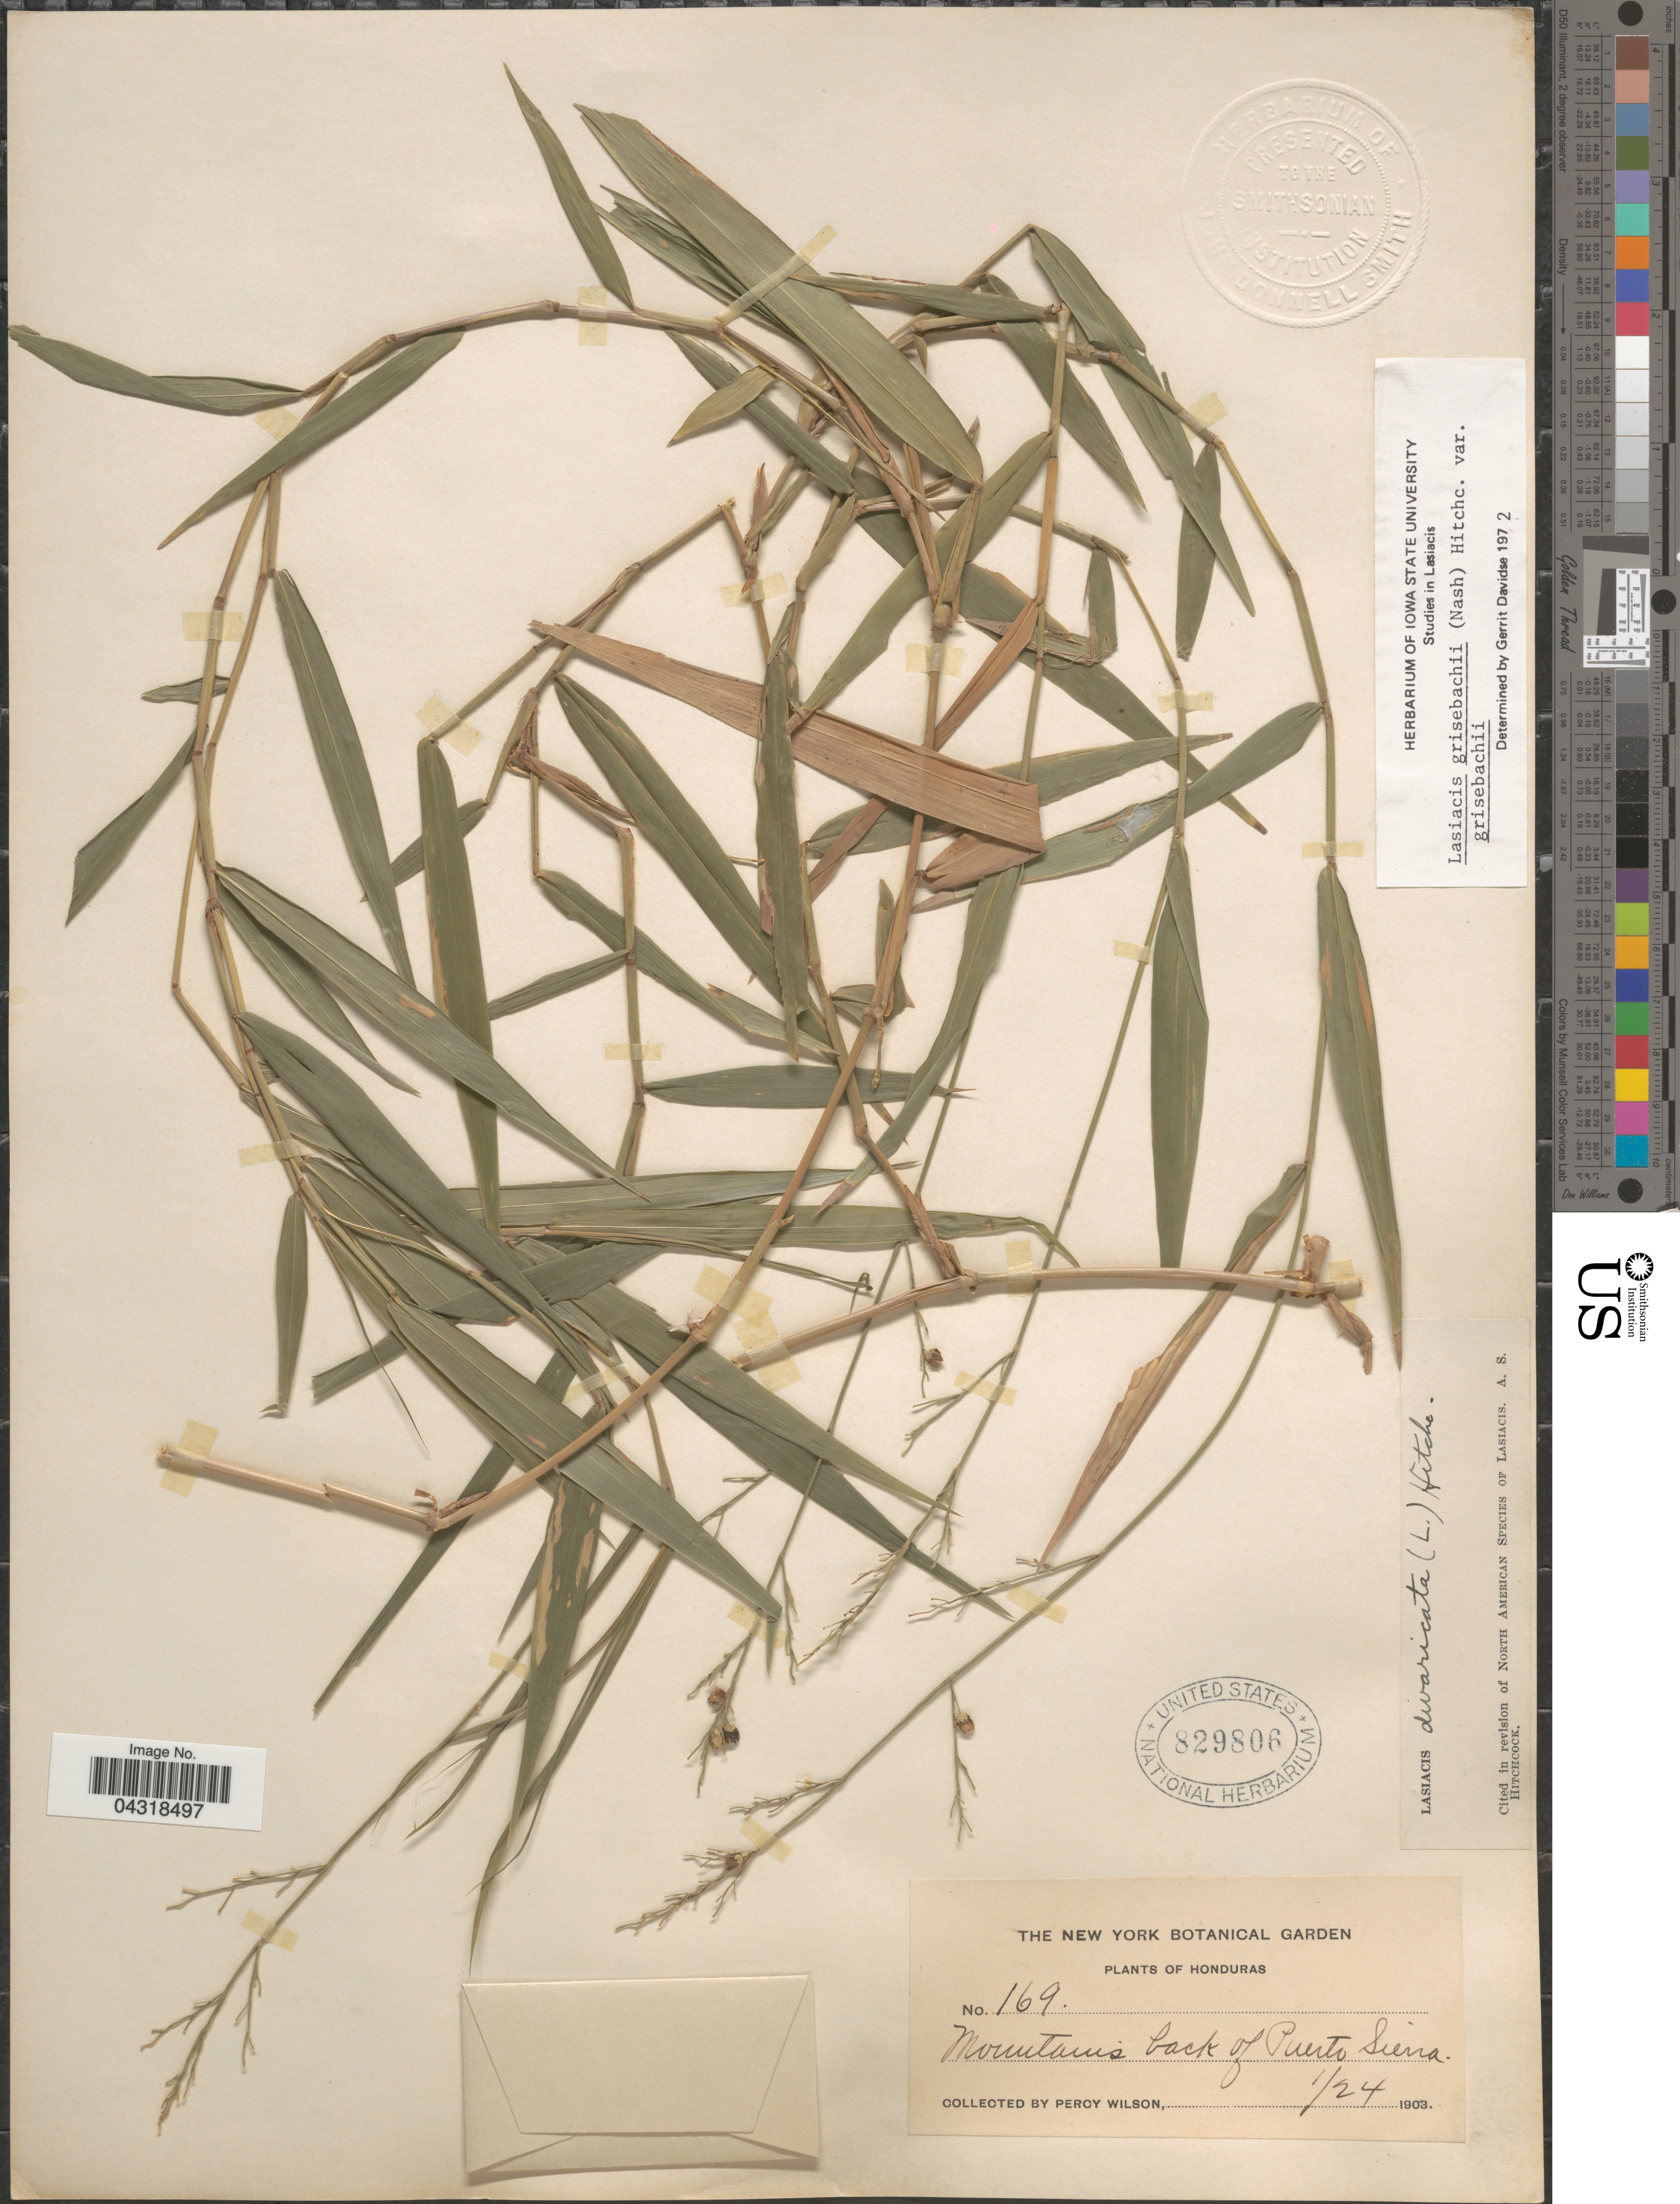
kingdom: Plantae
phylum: Tracheophyta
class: Liliopsida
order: Poales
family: Poaceae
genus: Lasiacis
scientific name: Lasiacis grisebachii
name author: (Nash) Hitchc.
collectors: P. Wilson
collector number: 169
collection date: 1903-01-24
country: Honduras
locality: Mountains back of Puerto Sierra.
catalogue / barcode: US 829806